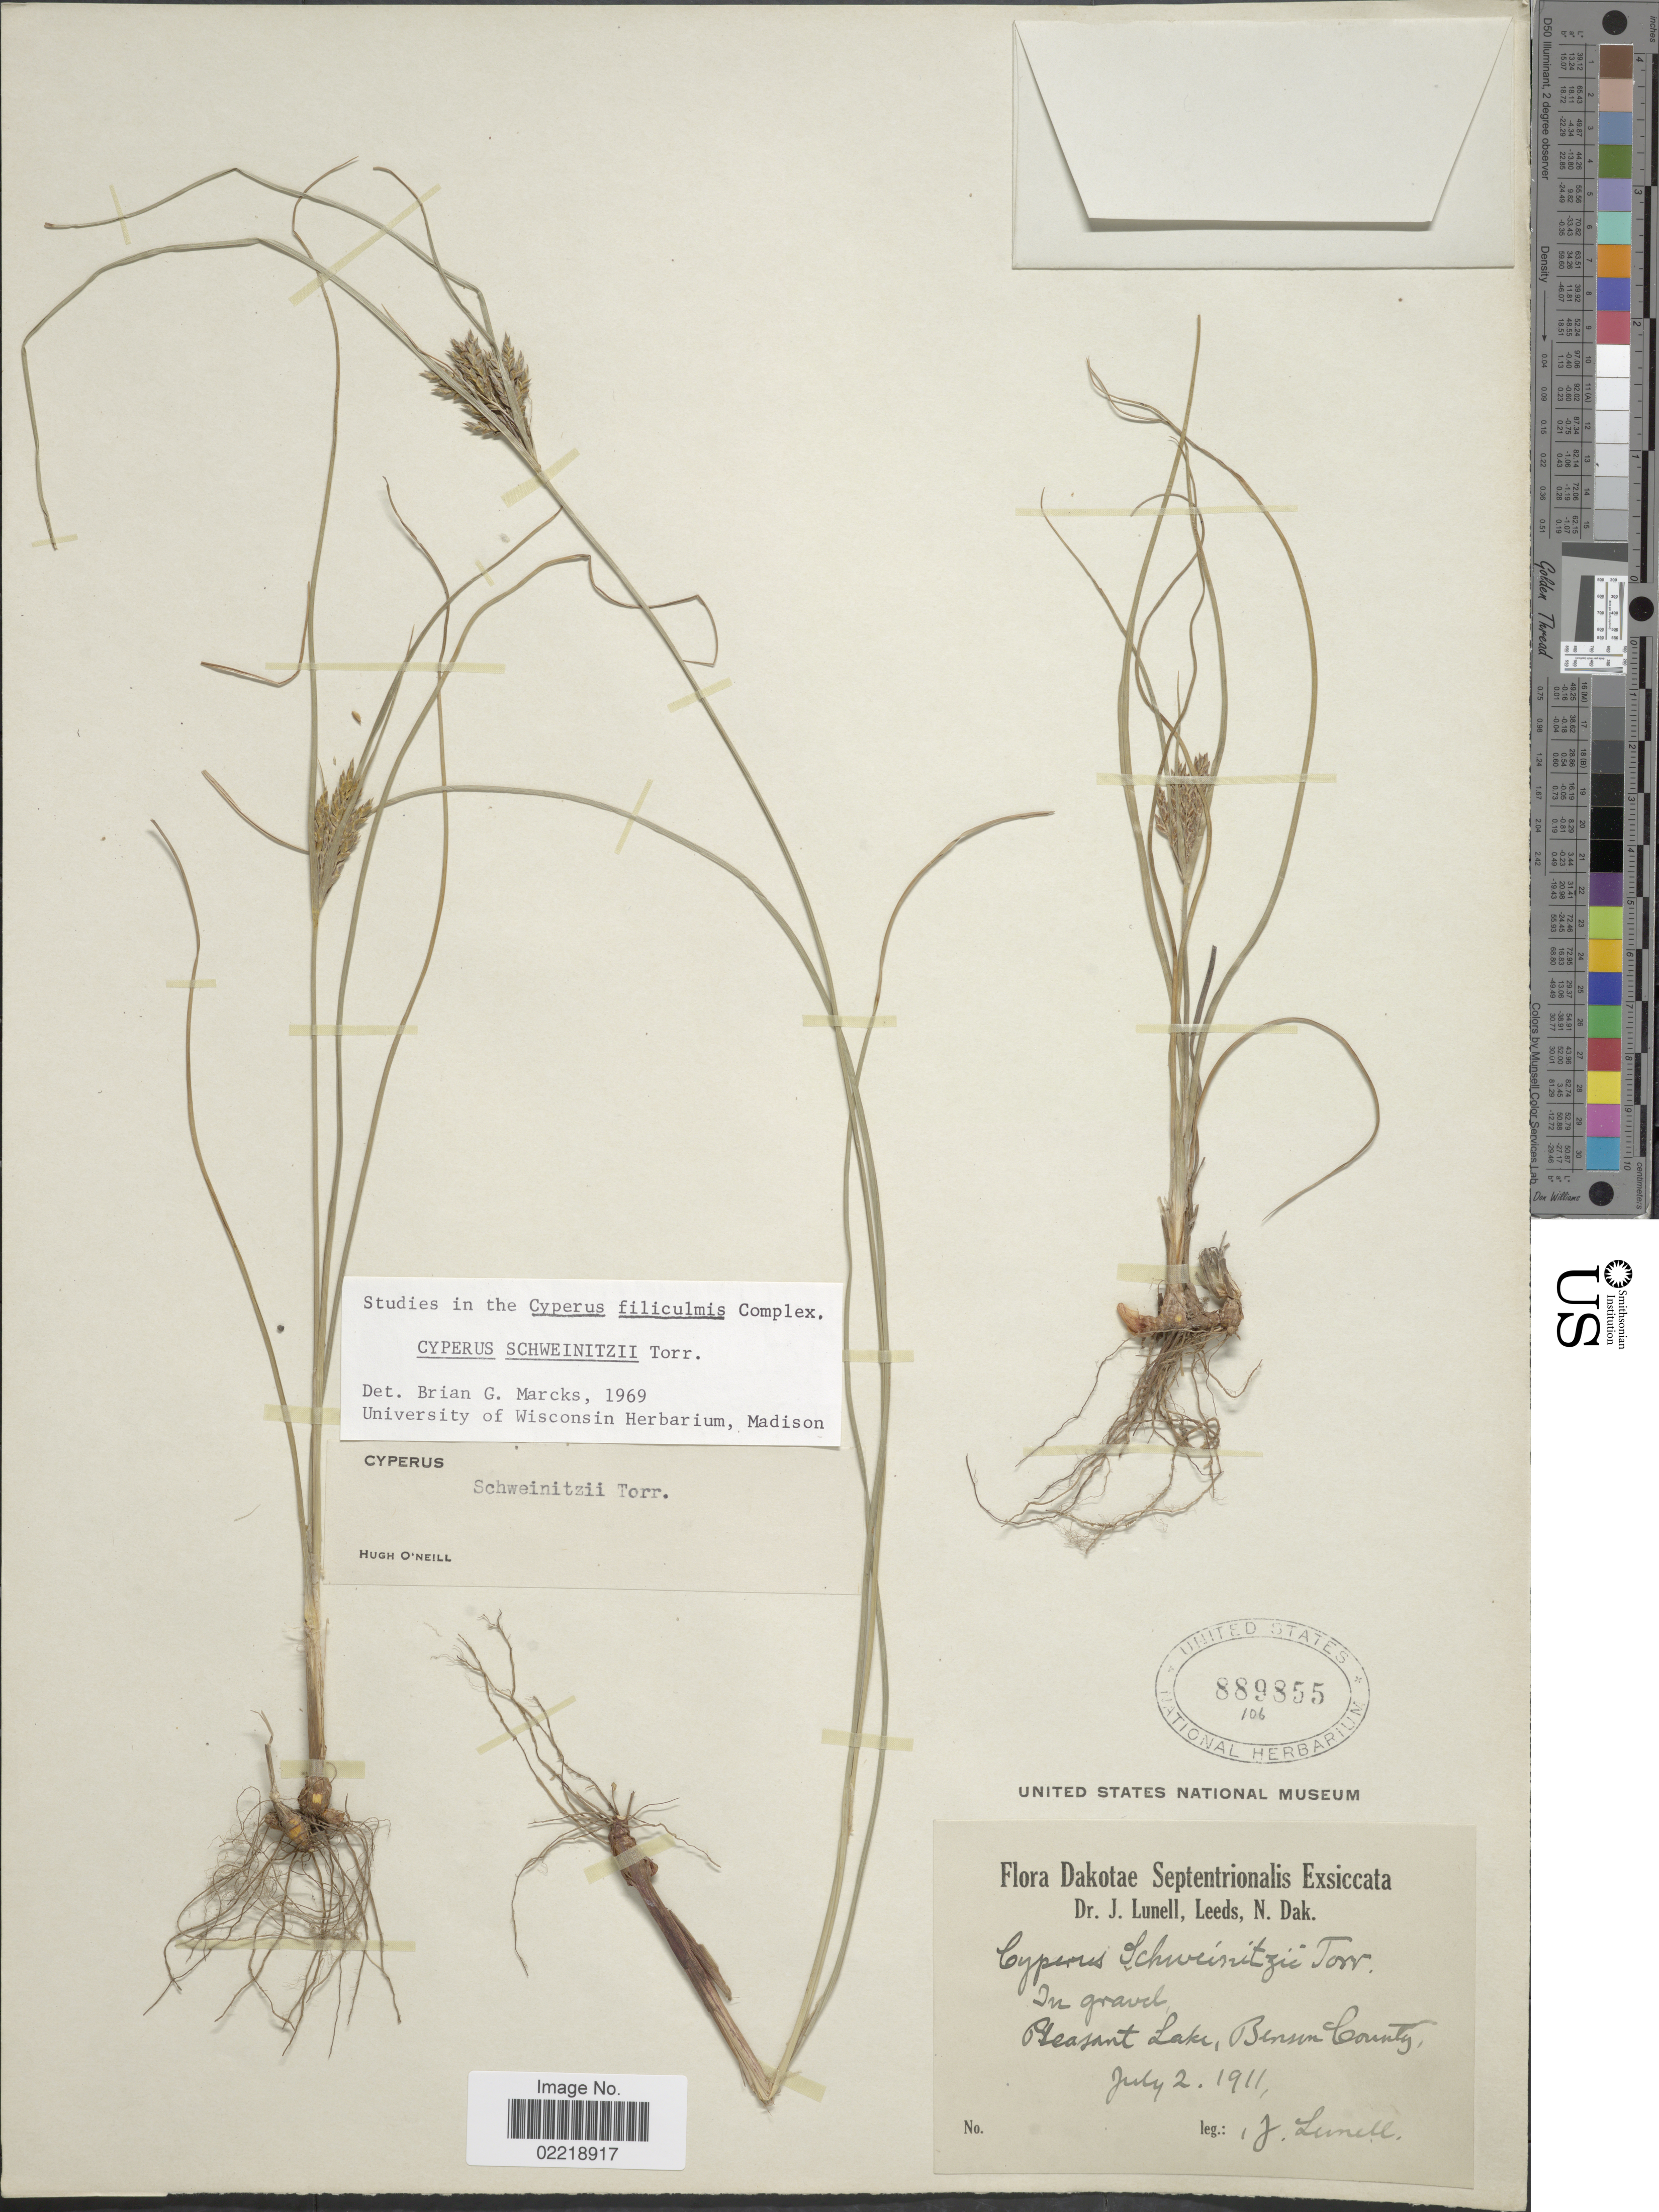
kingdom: Plantae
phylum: Tracheophyta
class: Liliopsida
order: Poales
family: Cyperaceae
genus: Cyperus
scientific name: Cyperus schweinitzii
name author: Torr.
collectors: J. Lunell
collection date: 1911-07-02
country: United States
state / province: North Dakota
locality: Dakotae Septentrionalis, In gravel, Pleasant Lake, benson County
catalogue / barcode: US 889855